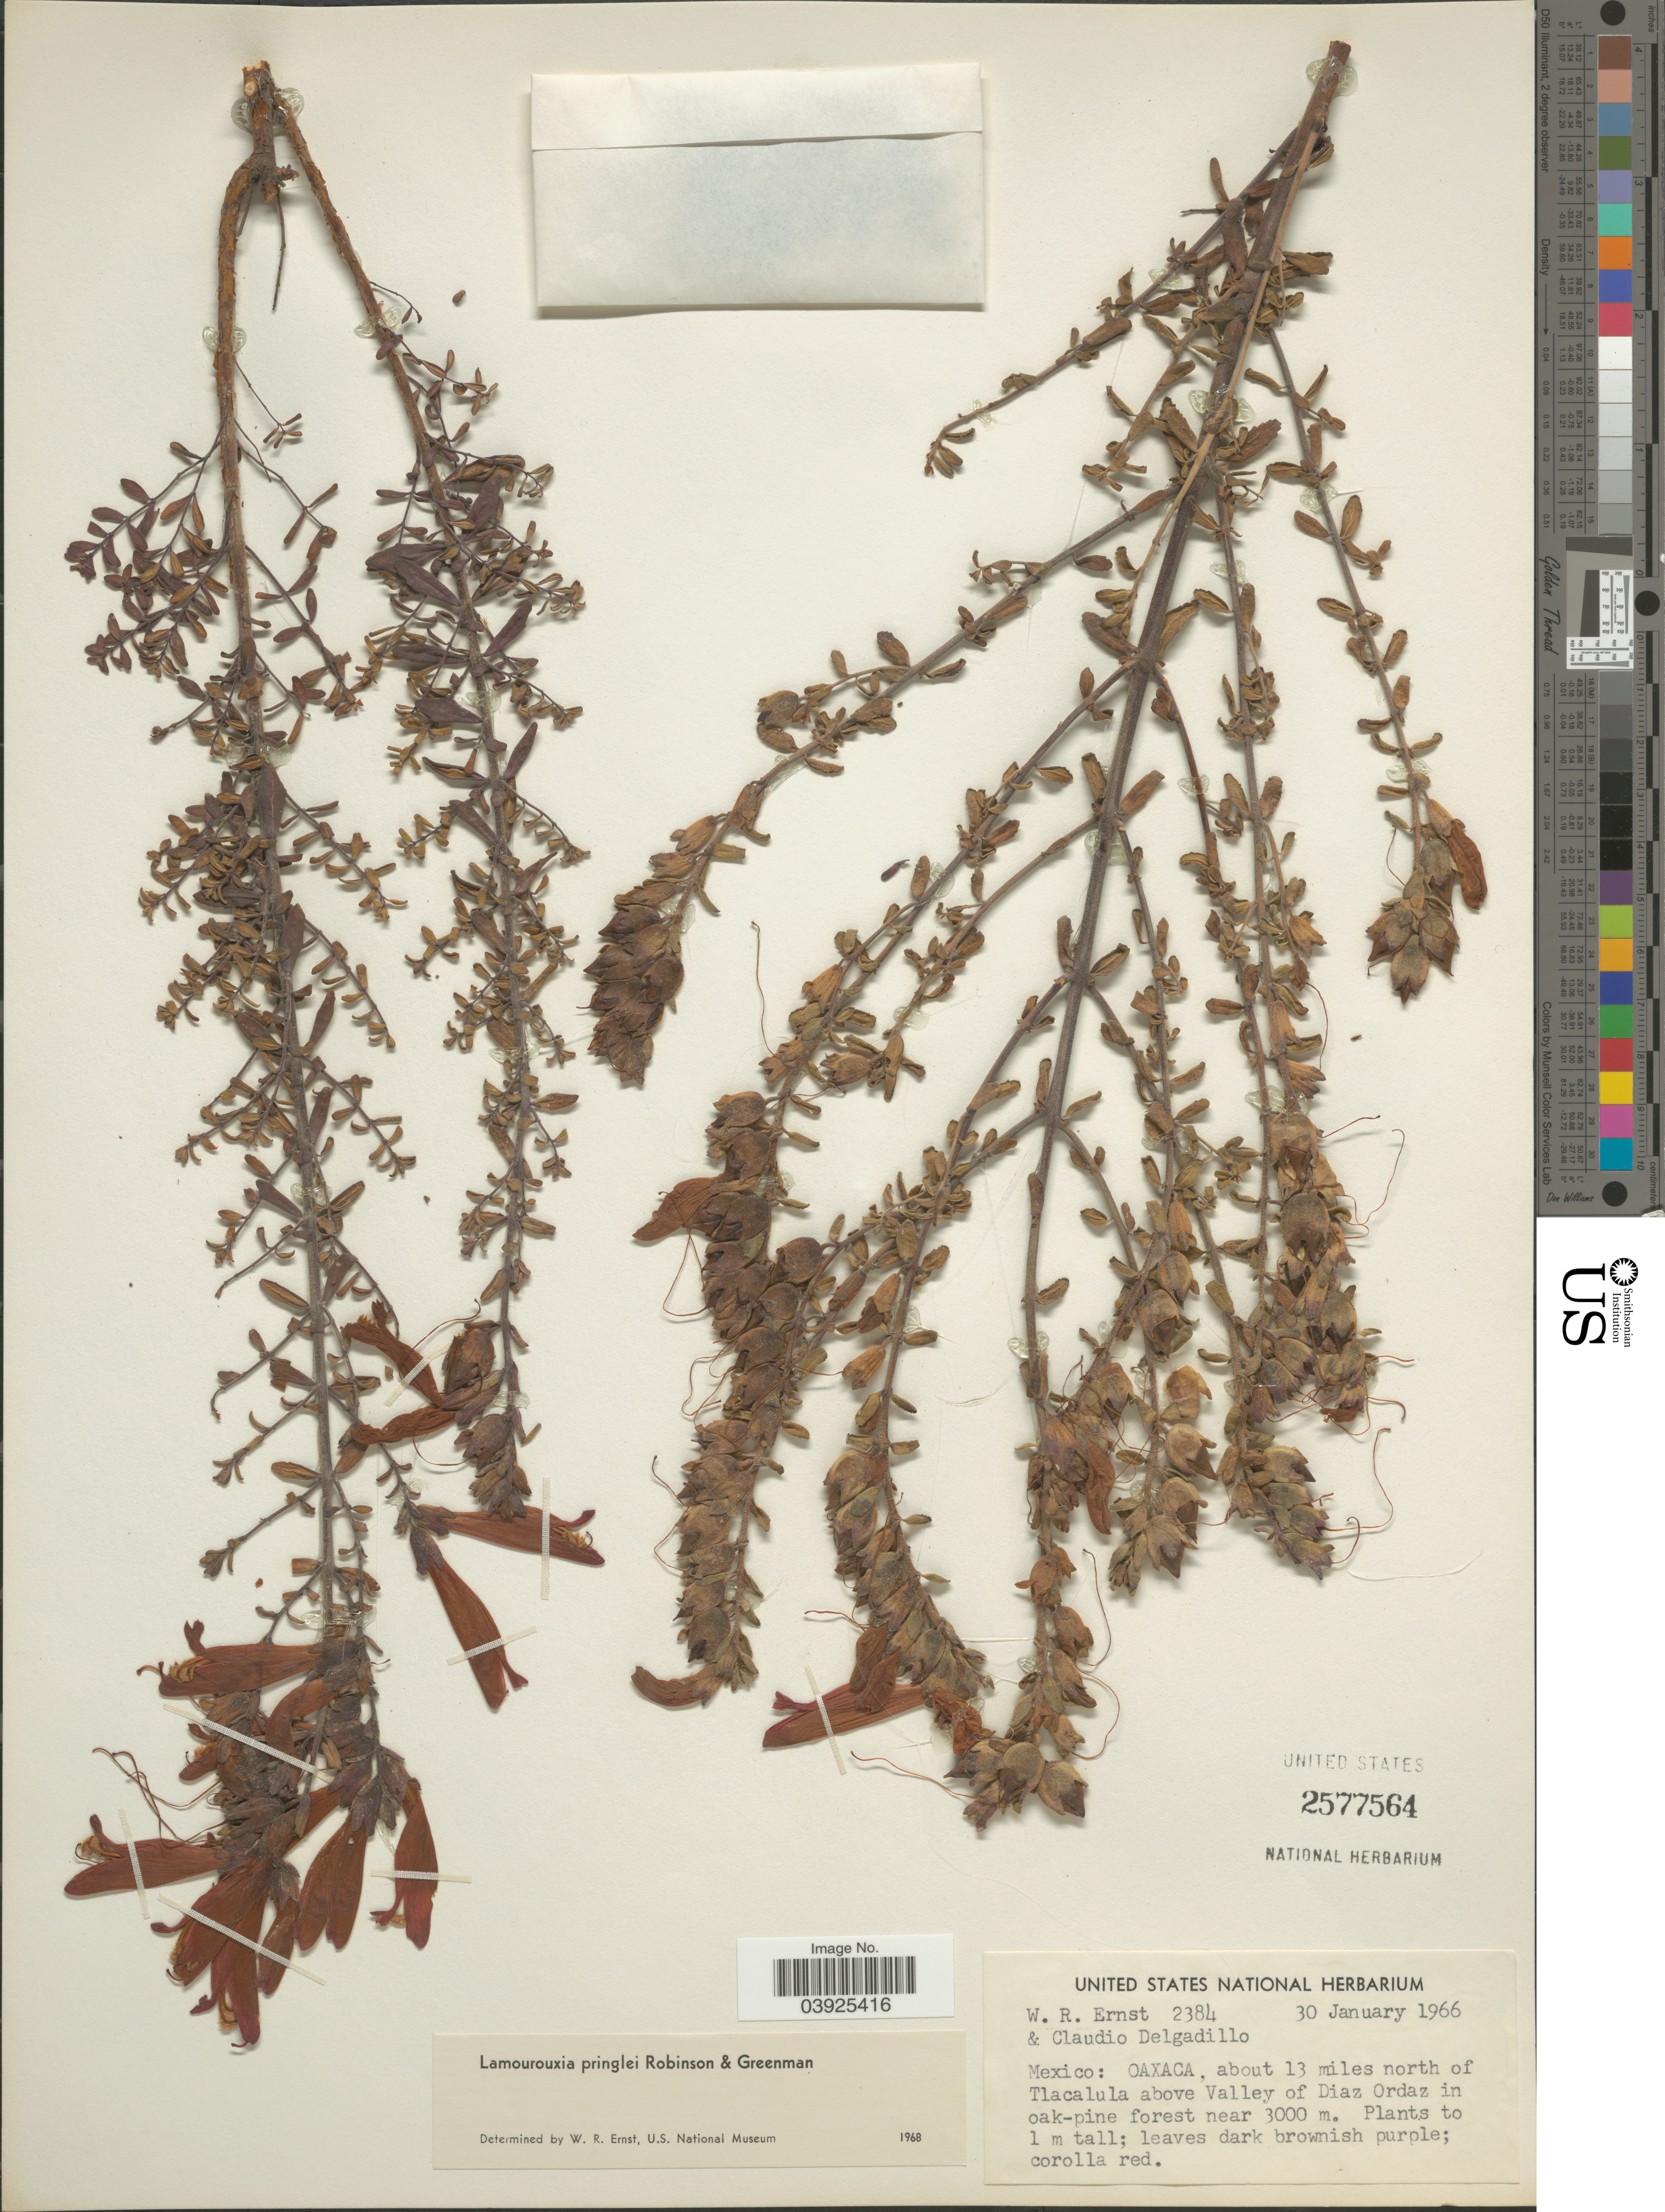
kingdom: Plantae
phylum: Tracheophyta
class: Magnoliopsida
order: Lamiales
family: Orobanchaceae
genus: Lamourouxia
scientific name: Lamourouxia pringlei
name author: B.L. Rob. & Greenm. ex Pringle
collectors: W. R. Ernst & C. Delgadillo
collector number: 2384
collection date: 1966-01-30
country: Mexico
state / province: Oaxaca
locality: About 13 miles north of Tlacalula above Valley of Diaz Ordaz in oak-pine forest.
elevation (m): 3000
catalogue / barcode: US 2577564